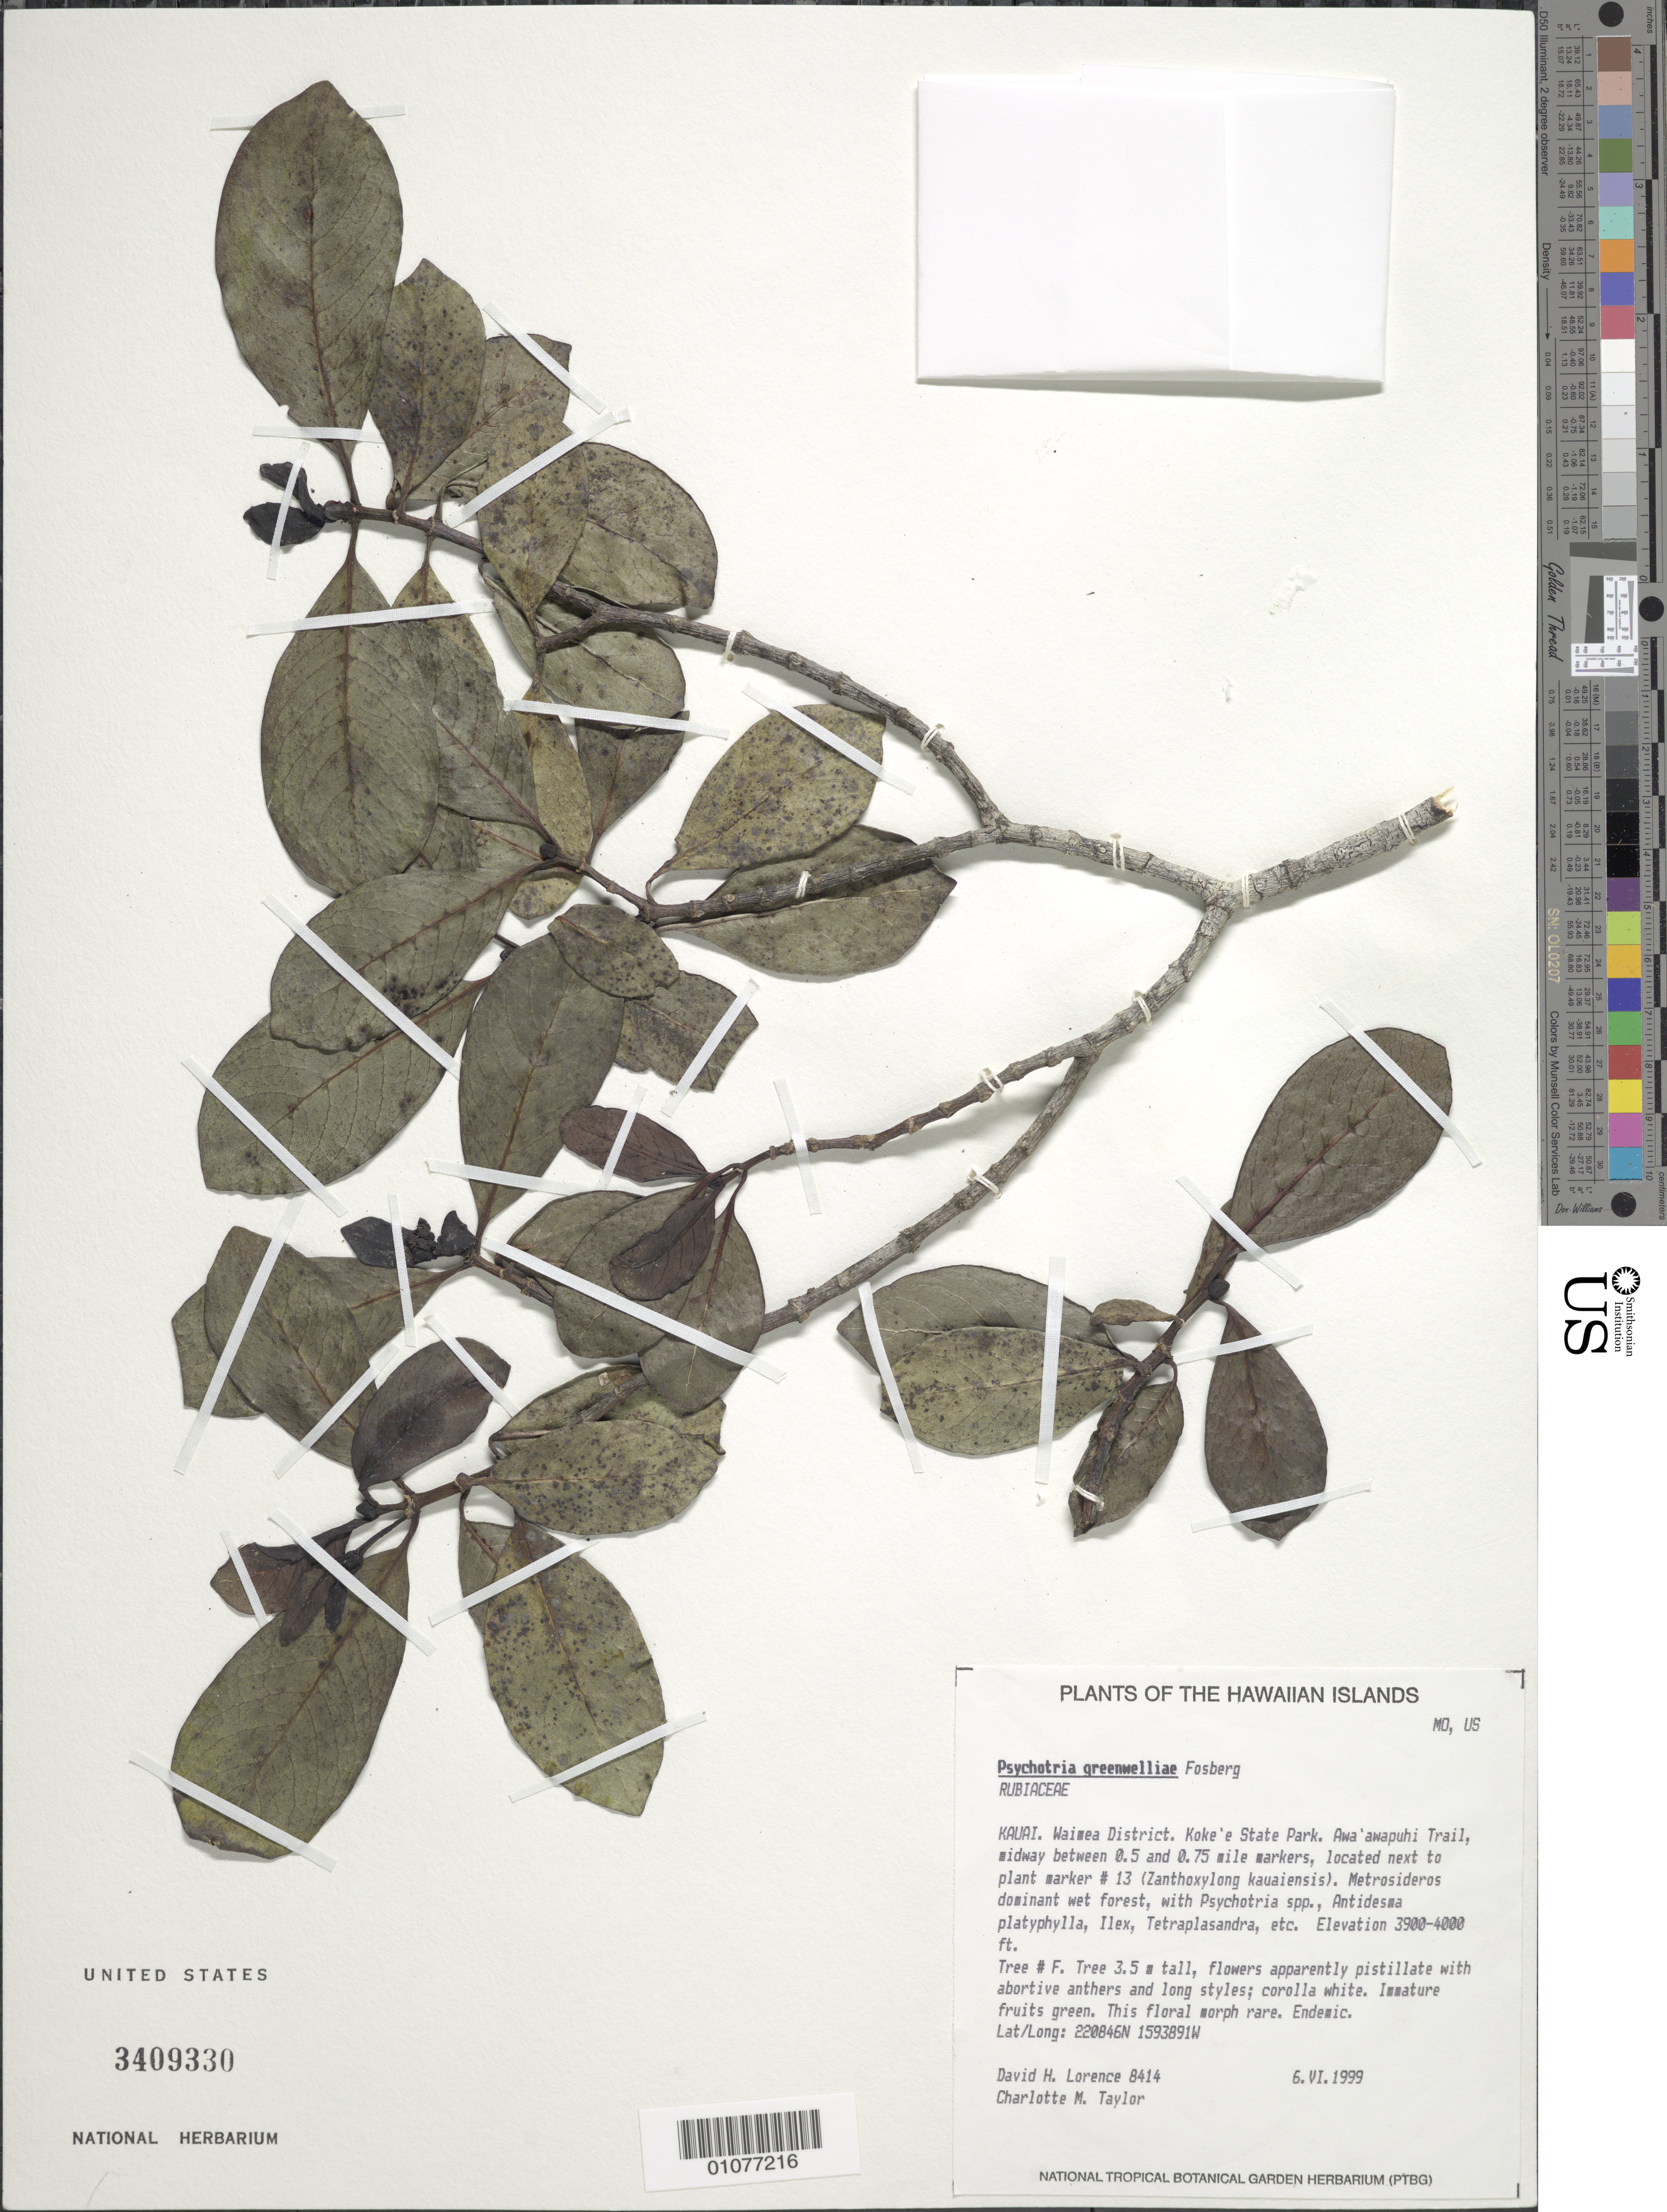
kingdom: Plantae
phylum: Tracheophyta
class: Magnoliopsida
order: Gentianales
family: Rubiaceae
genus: Psychotria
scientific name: Psychotria greenwelliae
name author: Fosberg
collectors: D. Lorence & C. M. Taylor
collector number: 8414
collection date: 1999-06-06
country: United States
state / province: Hawaii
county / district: Kauai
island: Kaua'i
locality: Waimea District, Koke'e Stat Park, Awa'awapuhi Trail, midway between 0.5 and 0.75 mile markers, next to plant marker # 13.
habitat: wet forest; this floral morph rare; endemic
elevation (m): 1189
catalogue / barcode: US 3409330